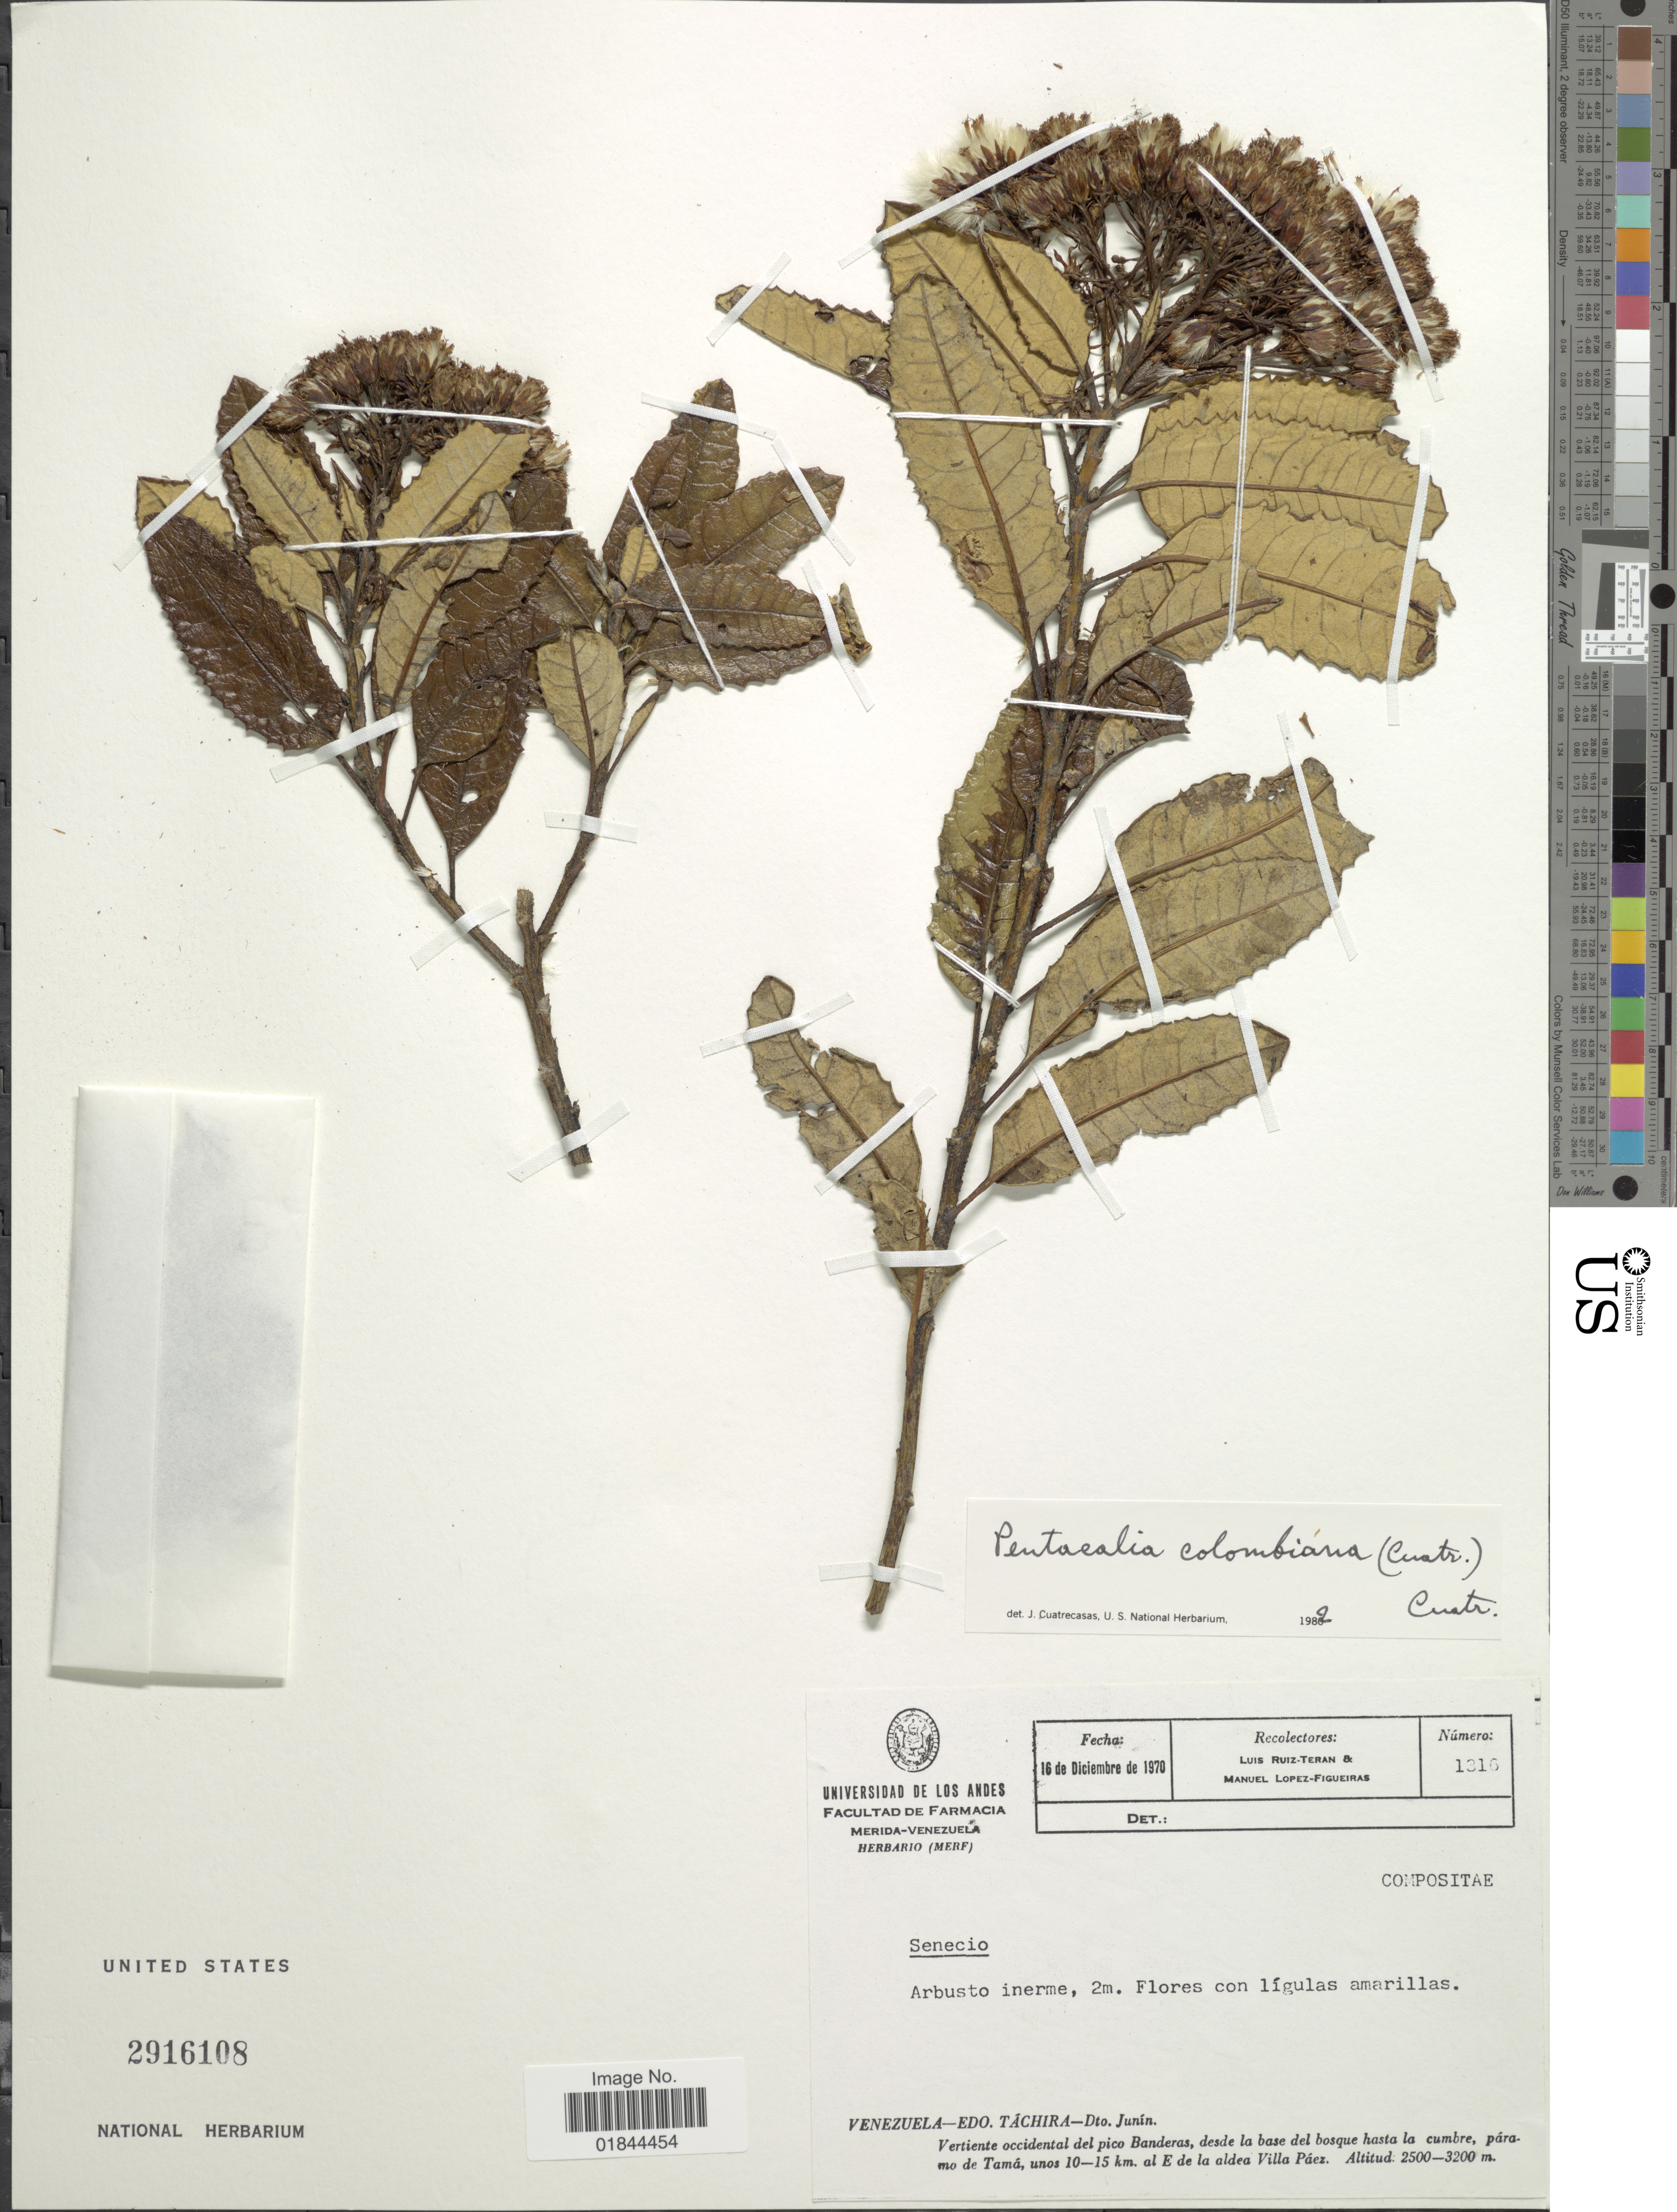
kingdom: Plantae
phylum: Tracheophyta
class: Magnoliopsida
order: Asterales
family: Asteraceae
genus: Pentacalia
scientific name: Pentacalia colombiana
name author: (Cuatrec.) Cuatrec.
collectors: L. Teran & M. López Figueiras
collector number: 1316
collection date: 1970-12-16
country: Venezuela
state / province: Tachira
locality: Dto Junín. Vertiente occidental del pico Banderas, desde la base del bosque hasta la cumbre, páramo de Tamá, unos 10-15 km al E de la aldea Villa Páez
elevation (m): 2500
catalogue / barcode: US 2916108